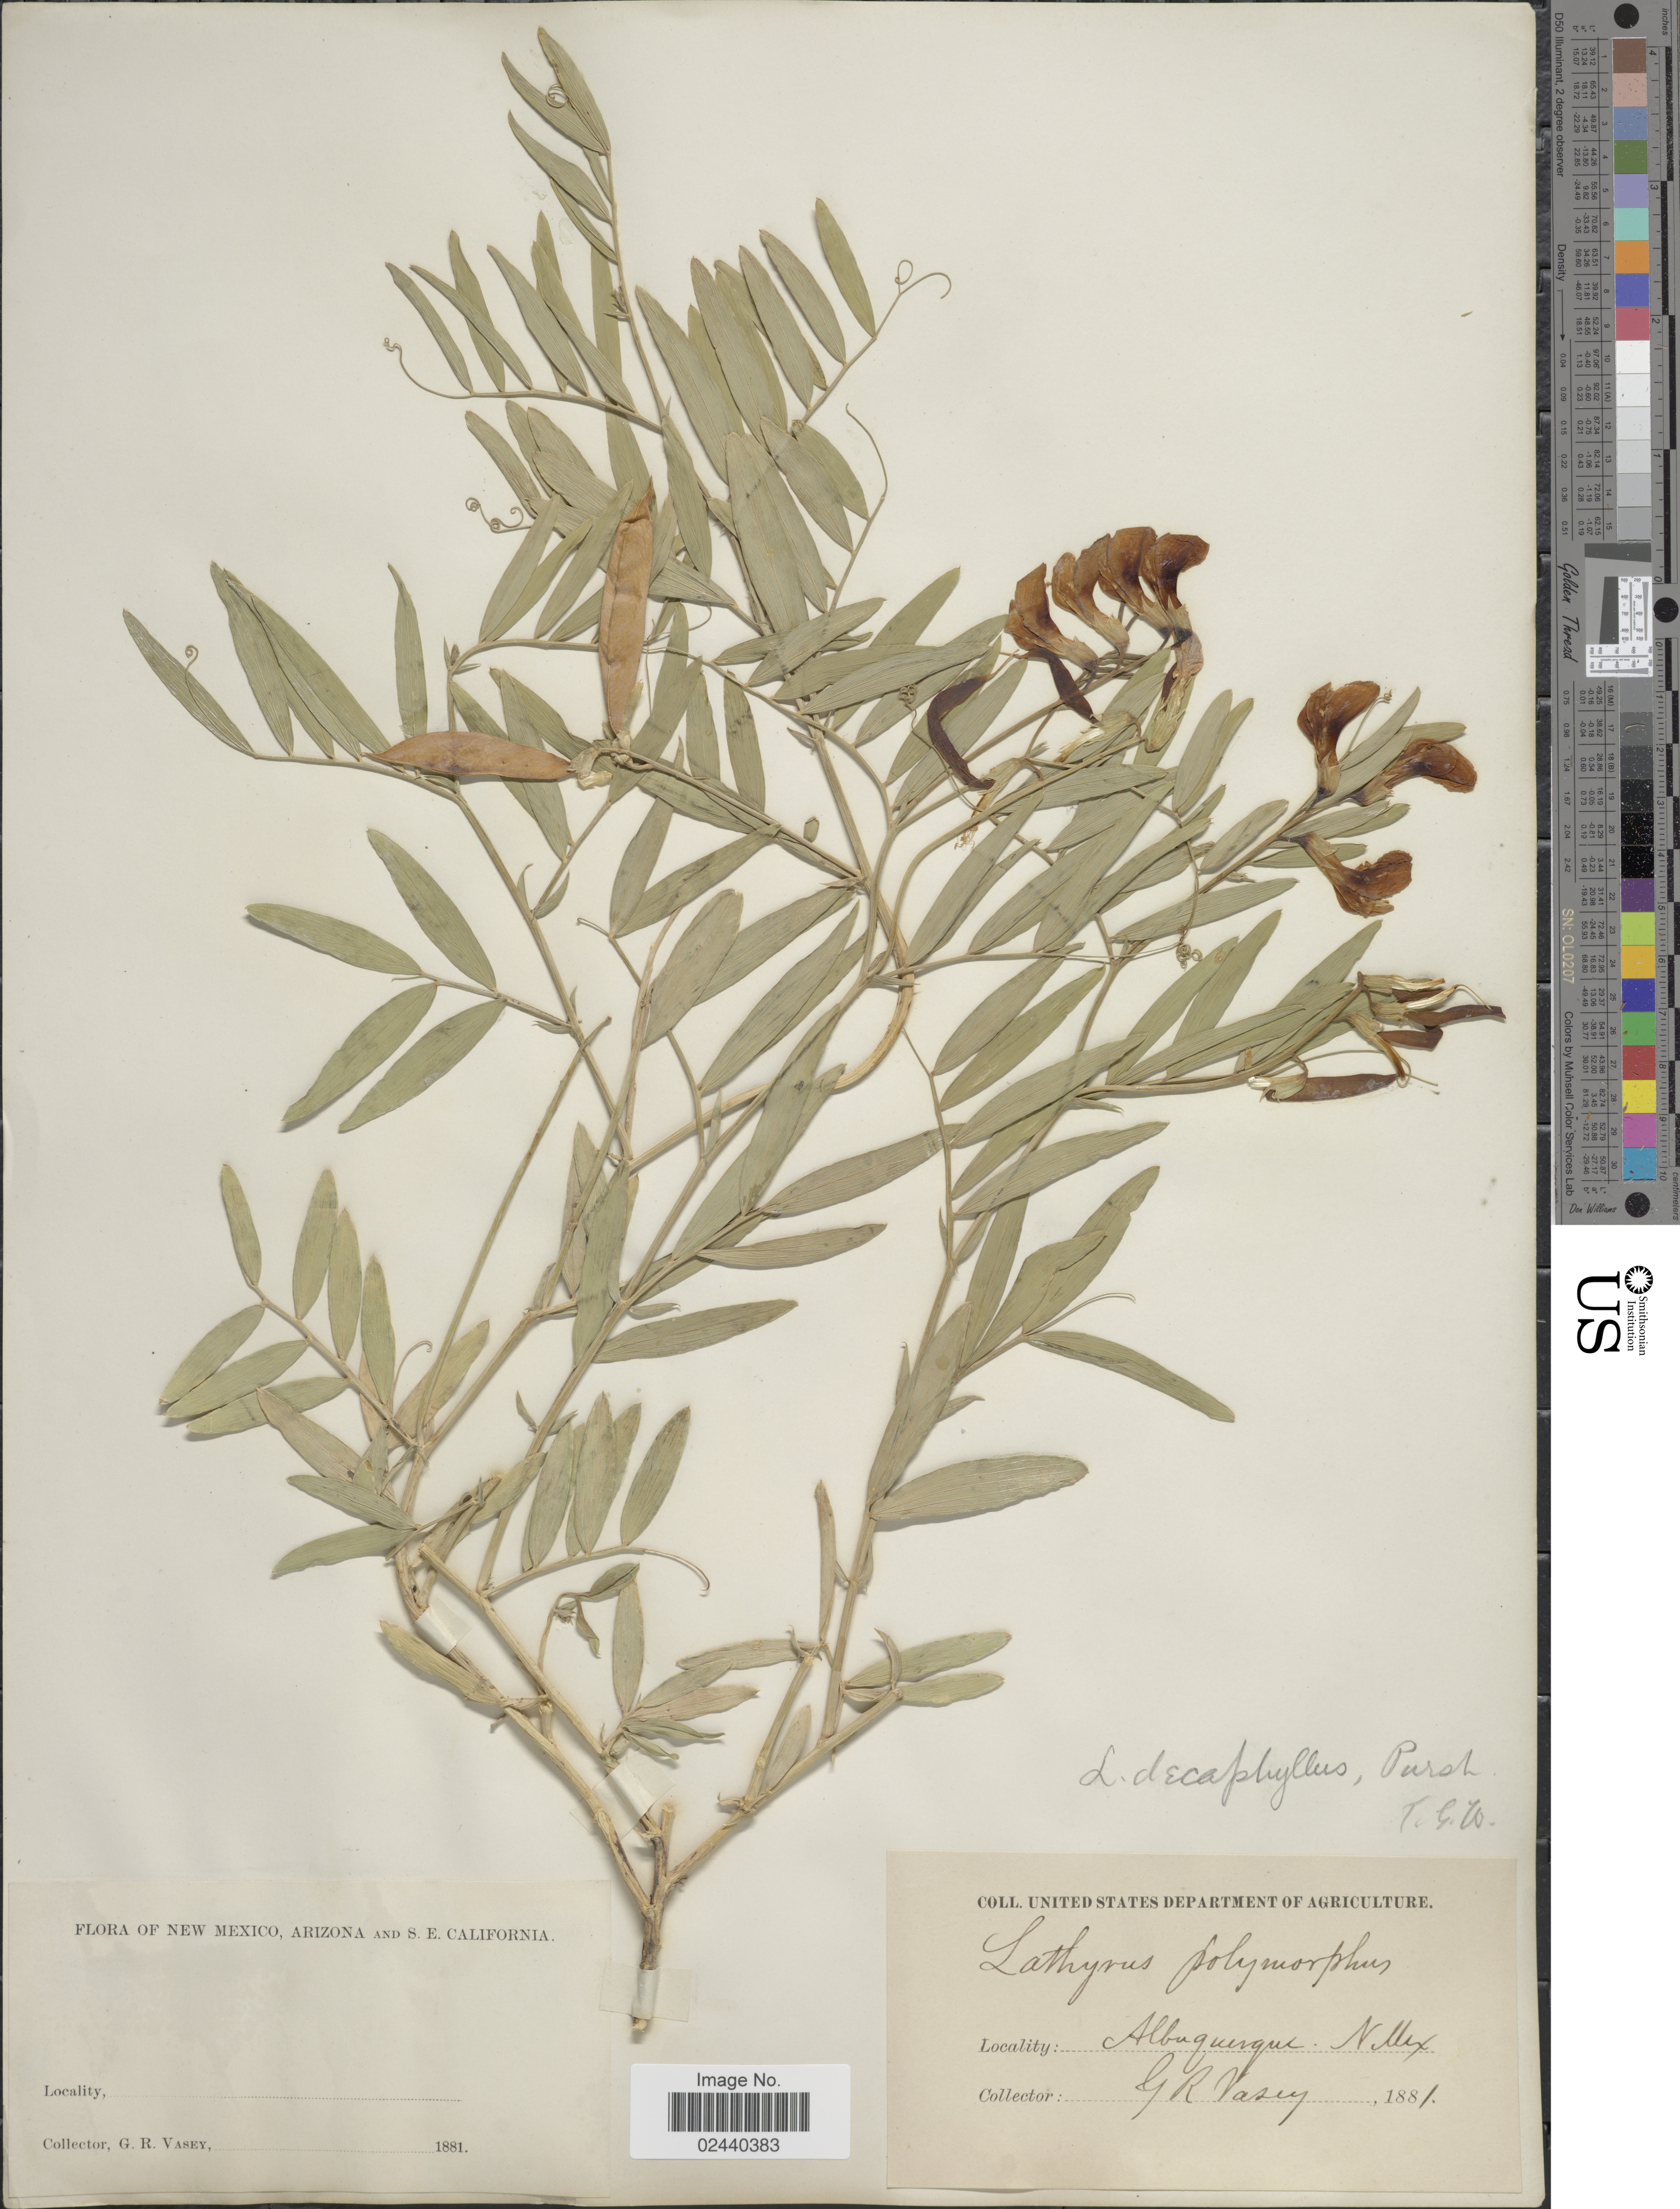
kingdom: Plantae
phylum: Tracheophyta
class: Magnoliopsida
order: Fabales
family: Fabaceae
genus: Lathyrus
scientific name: Lathyrus eucosmus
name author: Butters & H. St. John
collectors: G. R. Vasey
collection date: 1881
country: United States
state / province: New Mexico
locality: Albuquerque